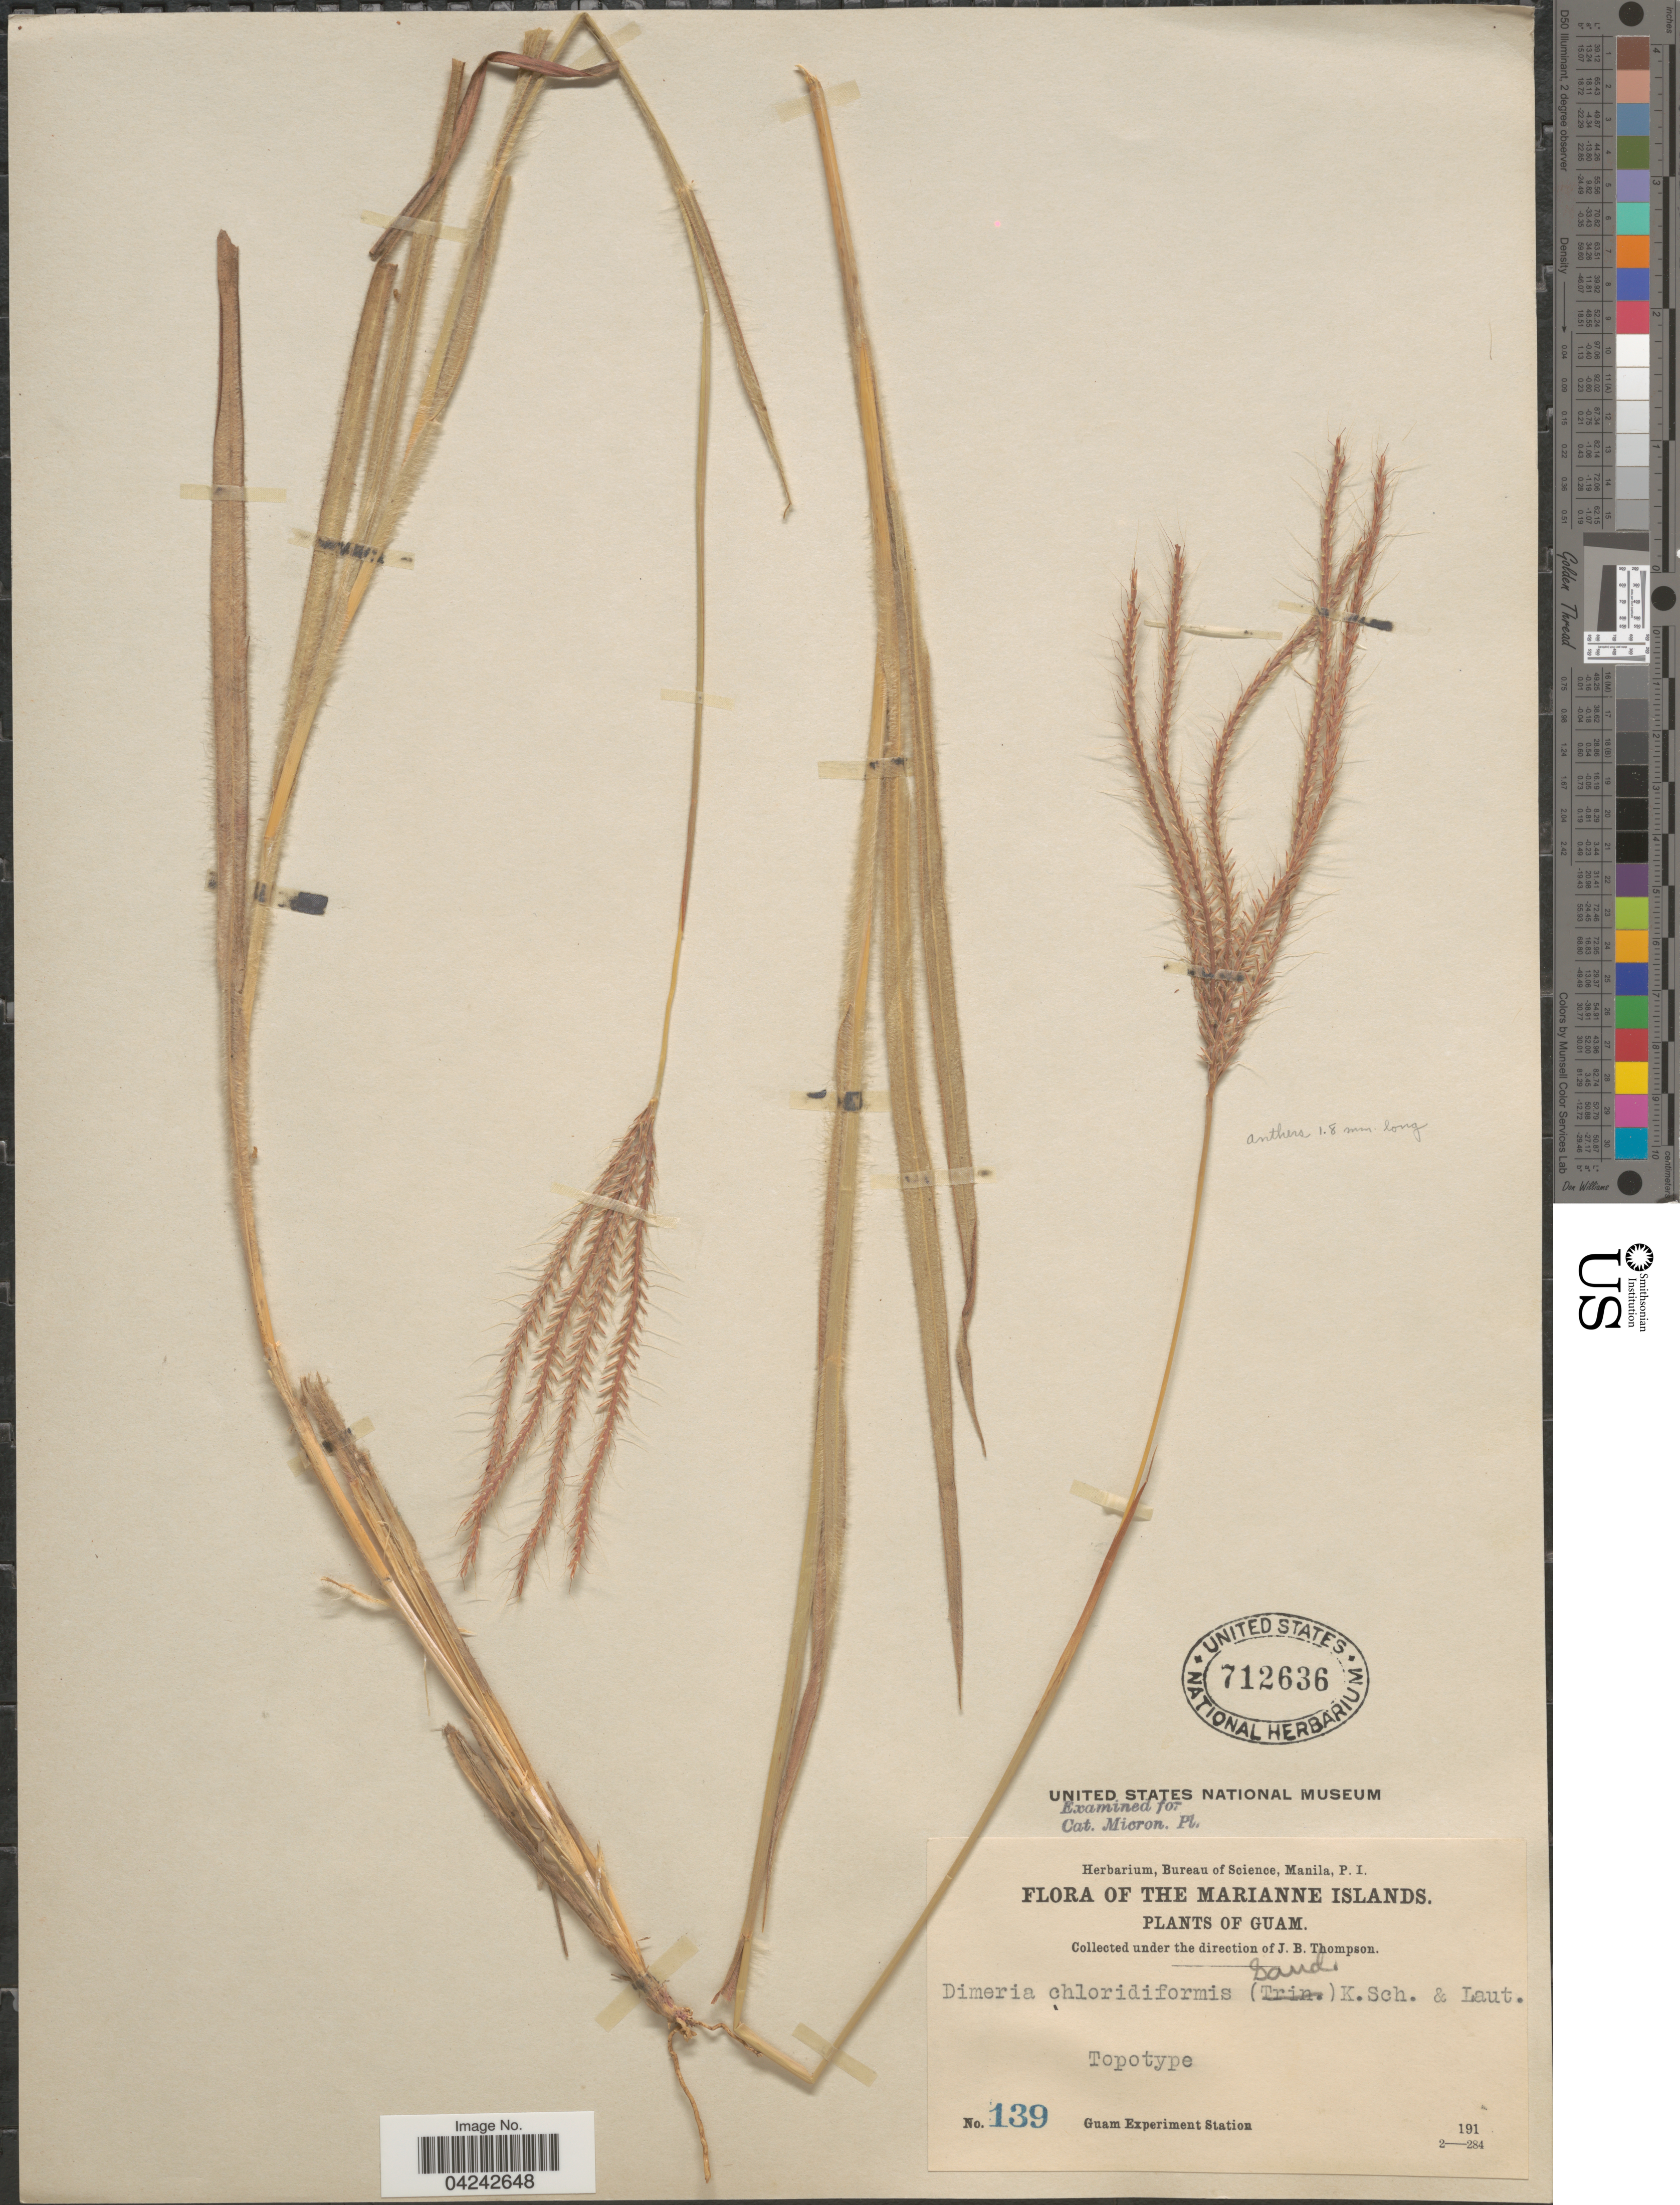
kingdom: Plantae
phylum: Tracheophyta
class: Liliopsida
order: Poales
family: Poaceae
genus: Dimeria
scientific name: Dimeria chloridiformis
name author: (Gaudich.) Schum. & Lauterb.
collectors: J. B. Thompson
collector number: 139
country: Guam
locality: The Marianne Islands. Guam Experiment Station.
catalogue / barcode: US 712636